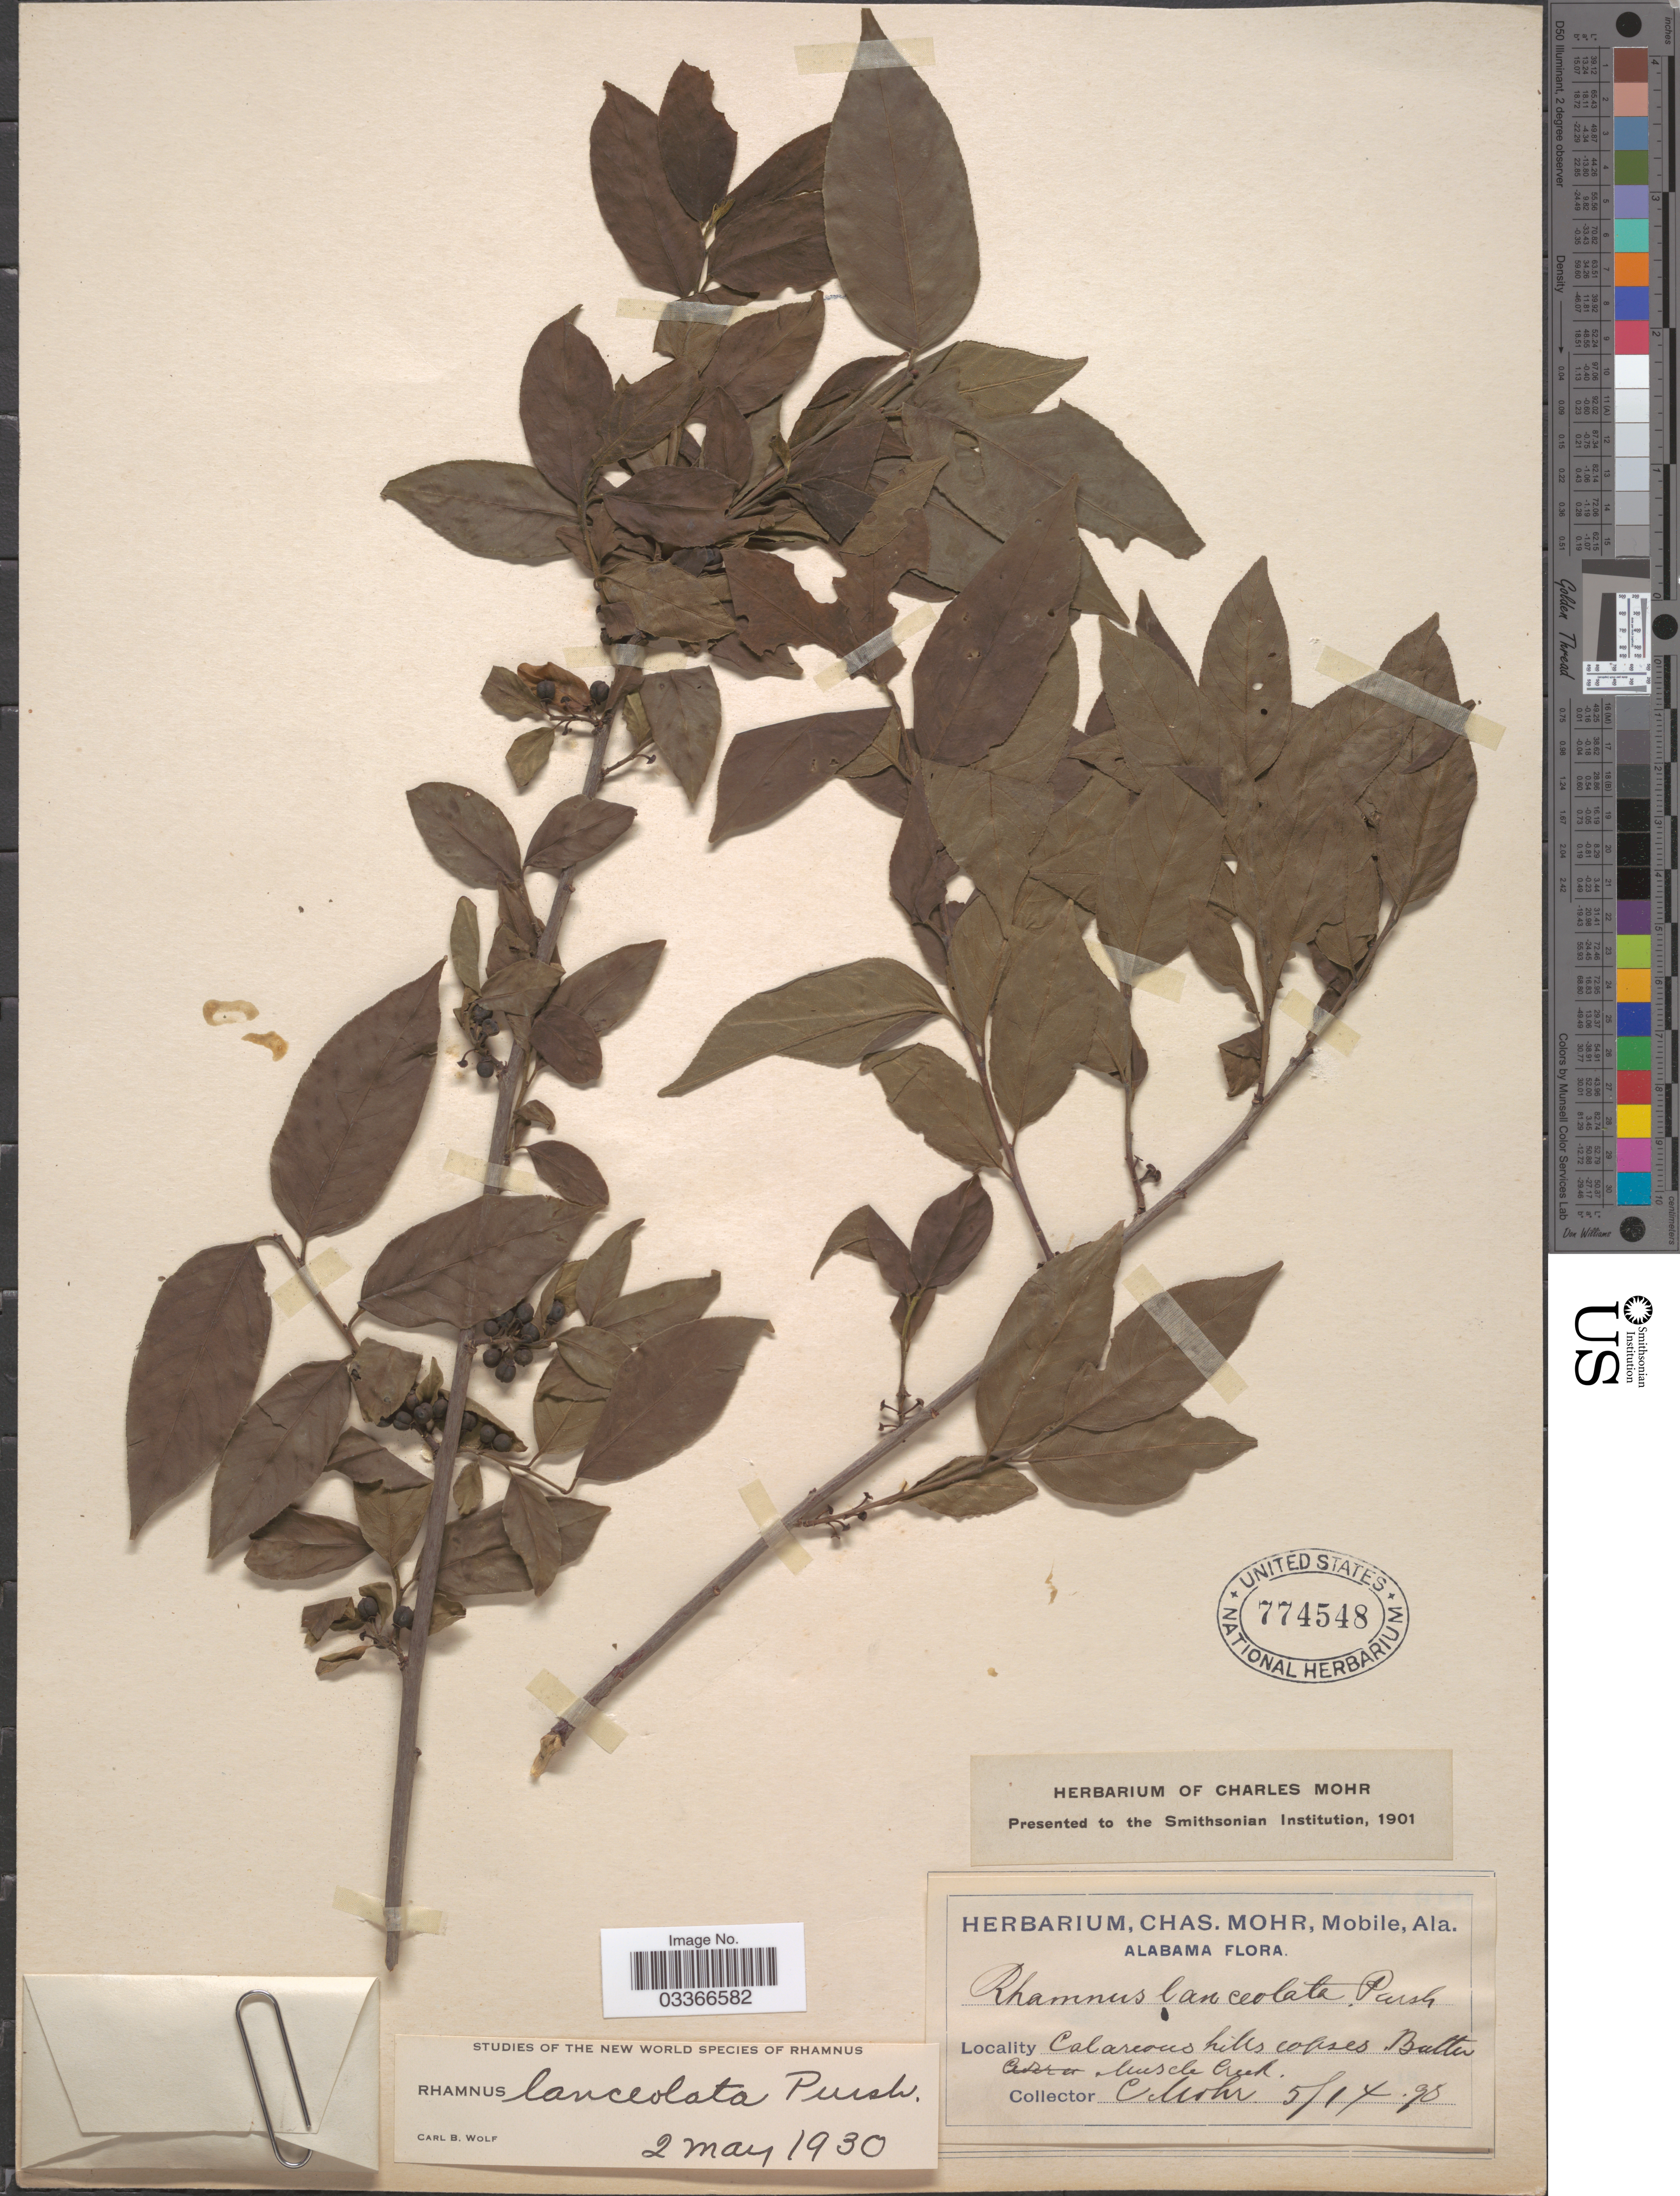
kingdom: Plantae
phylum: Tracheophyta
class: Magnoliopsida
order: Rosales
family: Rhamnaceae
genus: Rhamnus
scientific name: Rhamnus lanceolata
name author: Pursh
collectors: Mohr, C. T. (herbarium)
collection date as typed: Transcribed d/m/y: 14/5/98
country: United States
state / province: Alabama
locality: Muscle Creek.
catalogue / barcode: US 774548